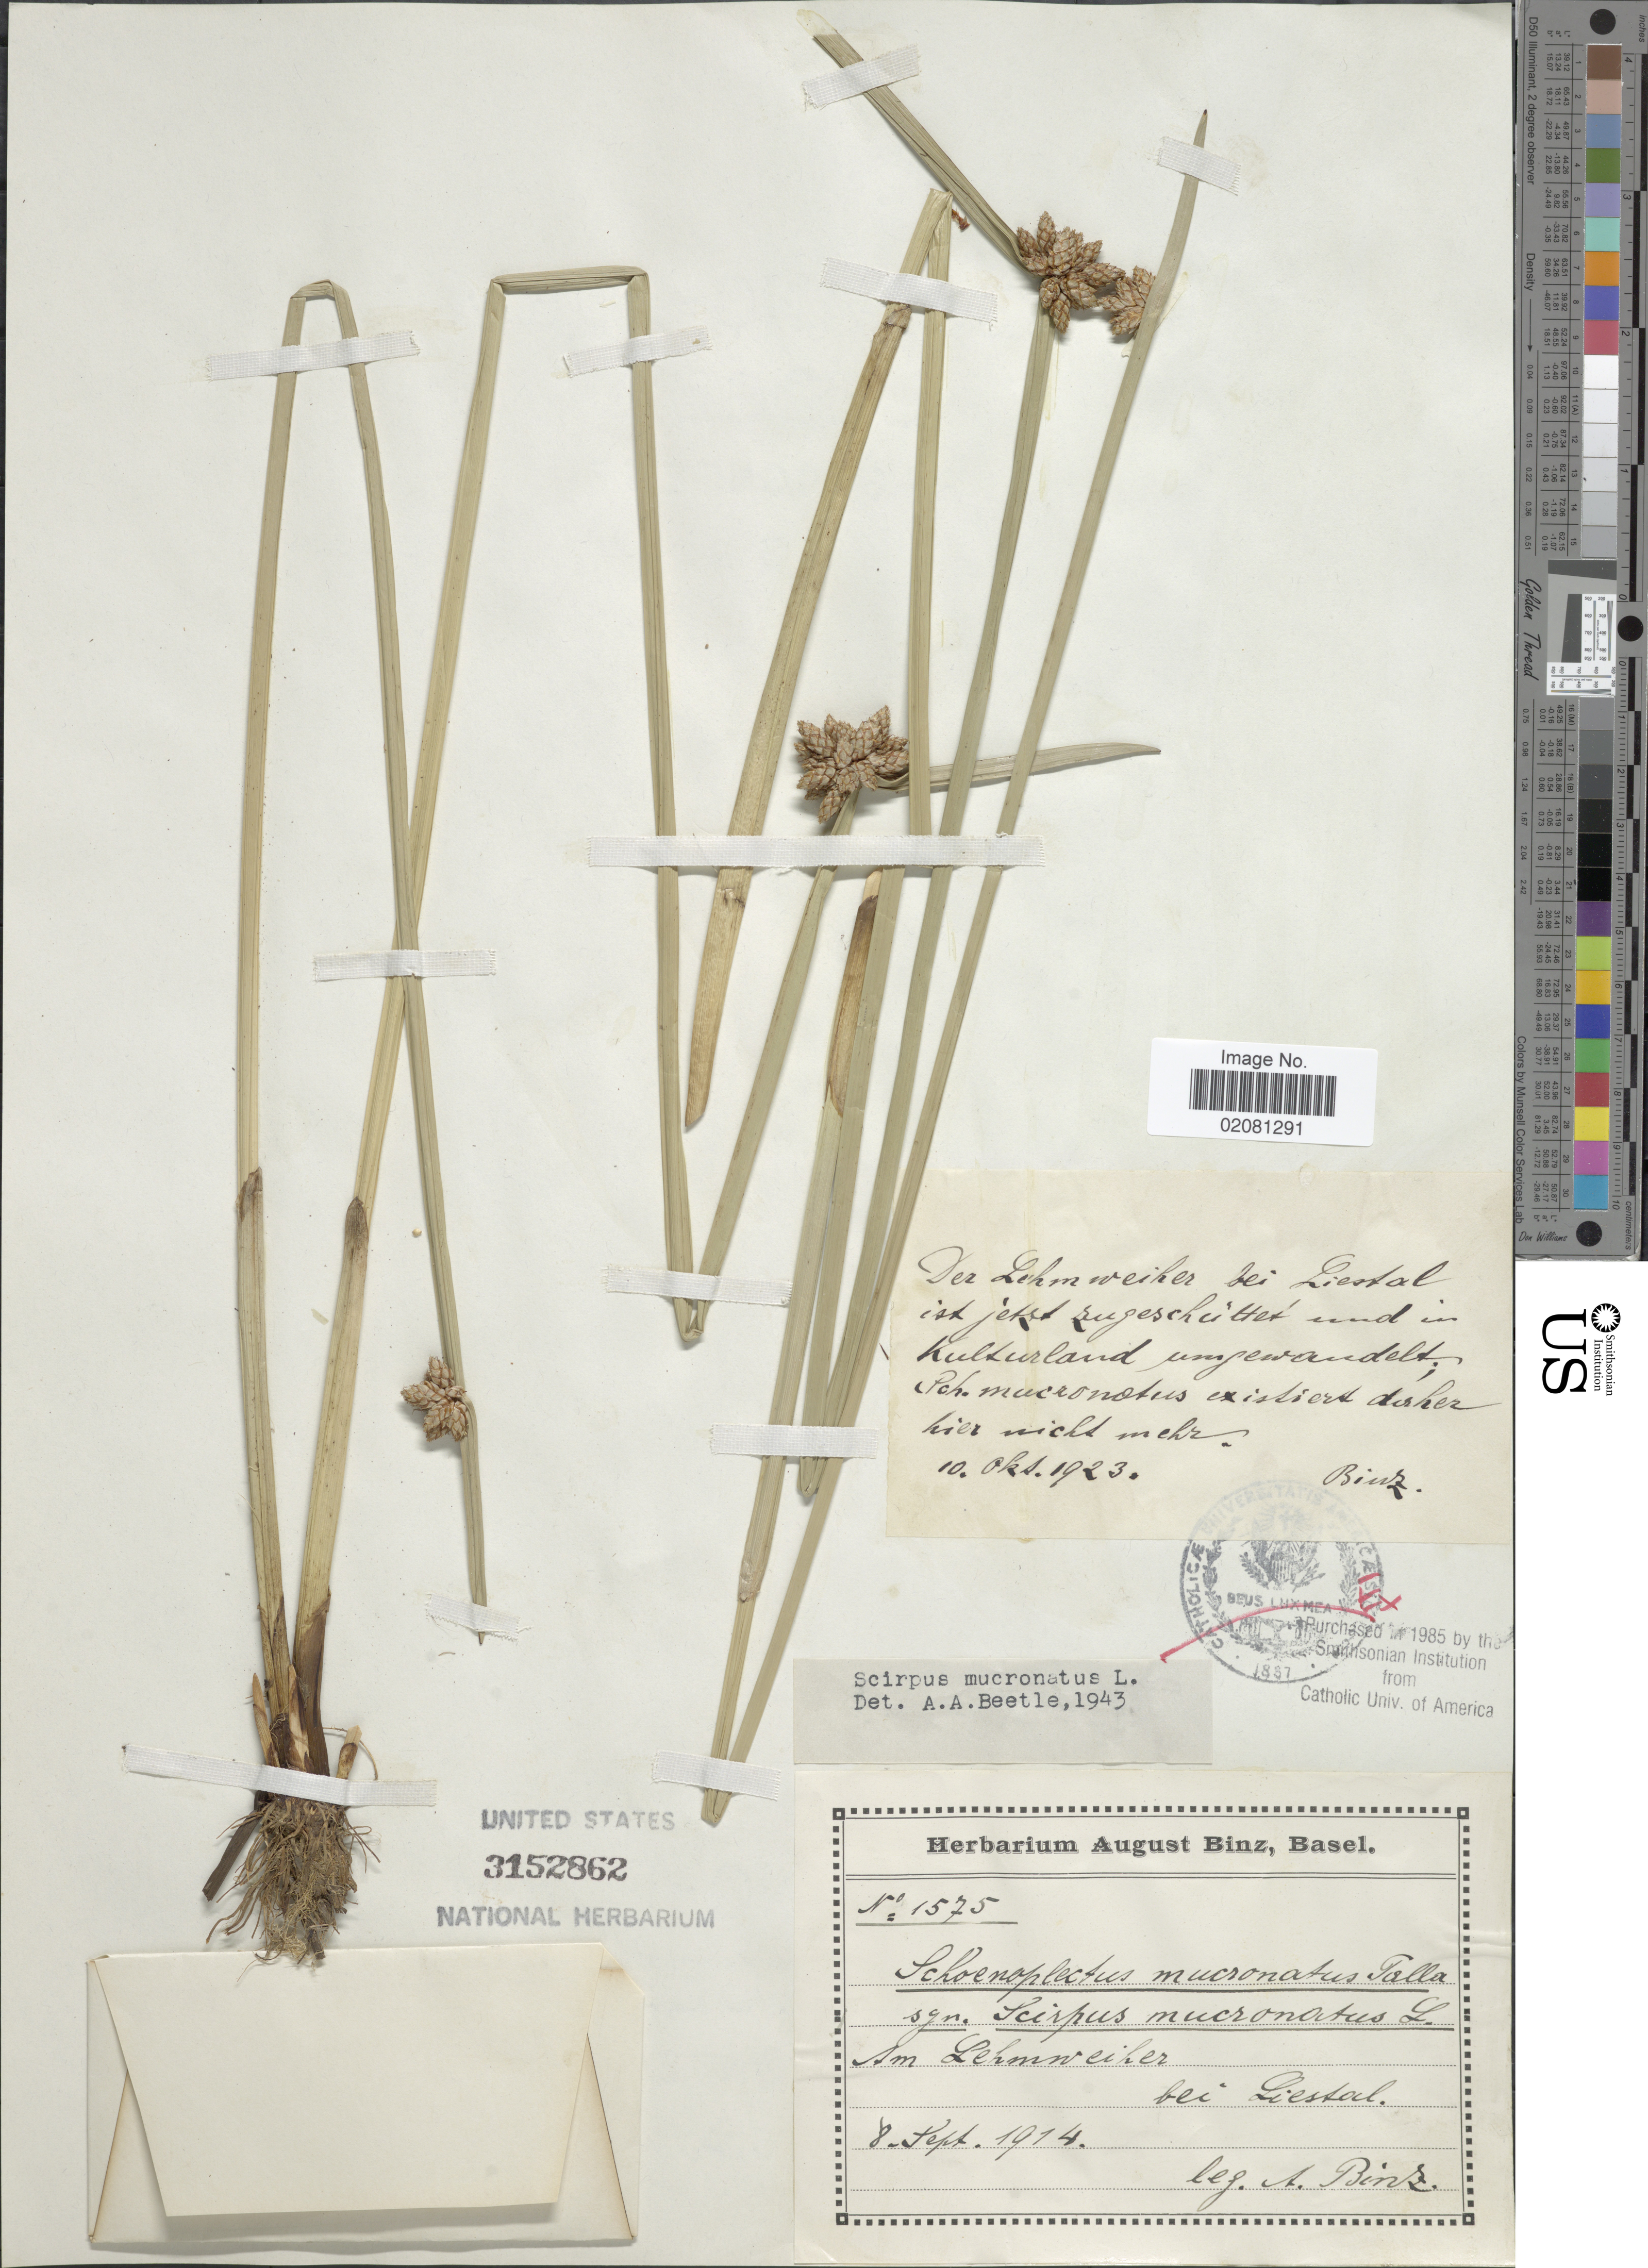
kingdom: Plantae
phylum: Tracheophyta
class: Liliopsida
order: Poales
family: Cyperaceae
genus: Schoenoplectiella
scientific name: Schoenoplectiella mucronata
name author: (L.) Jung & Choi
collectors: A. Binz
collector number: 1575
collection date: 1914-09-08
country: Switzerland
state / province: Basel-Landschaft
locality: Am Lehm weiher, bei Liestal.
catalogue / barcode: US 3152862